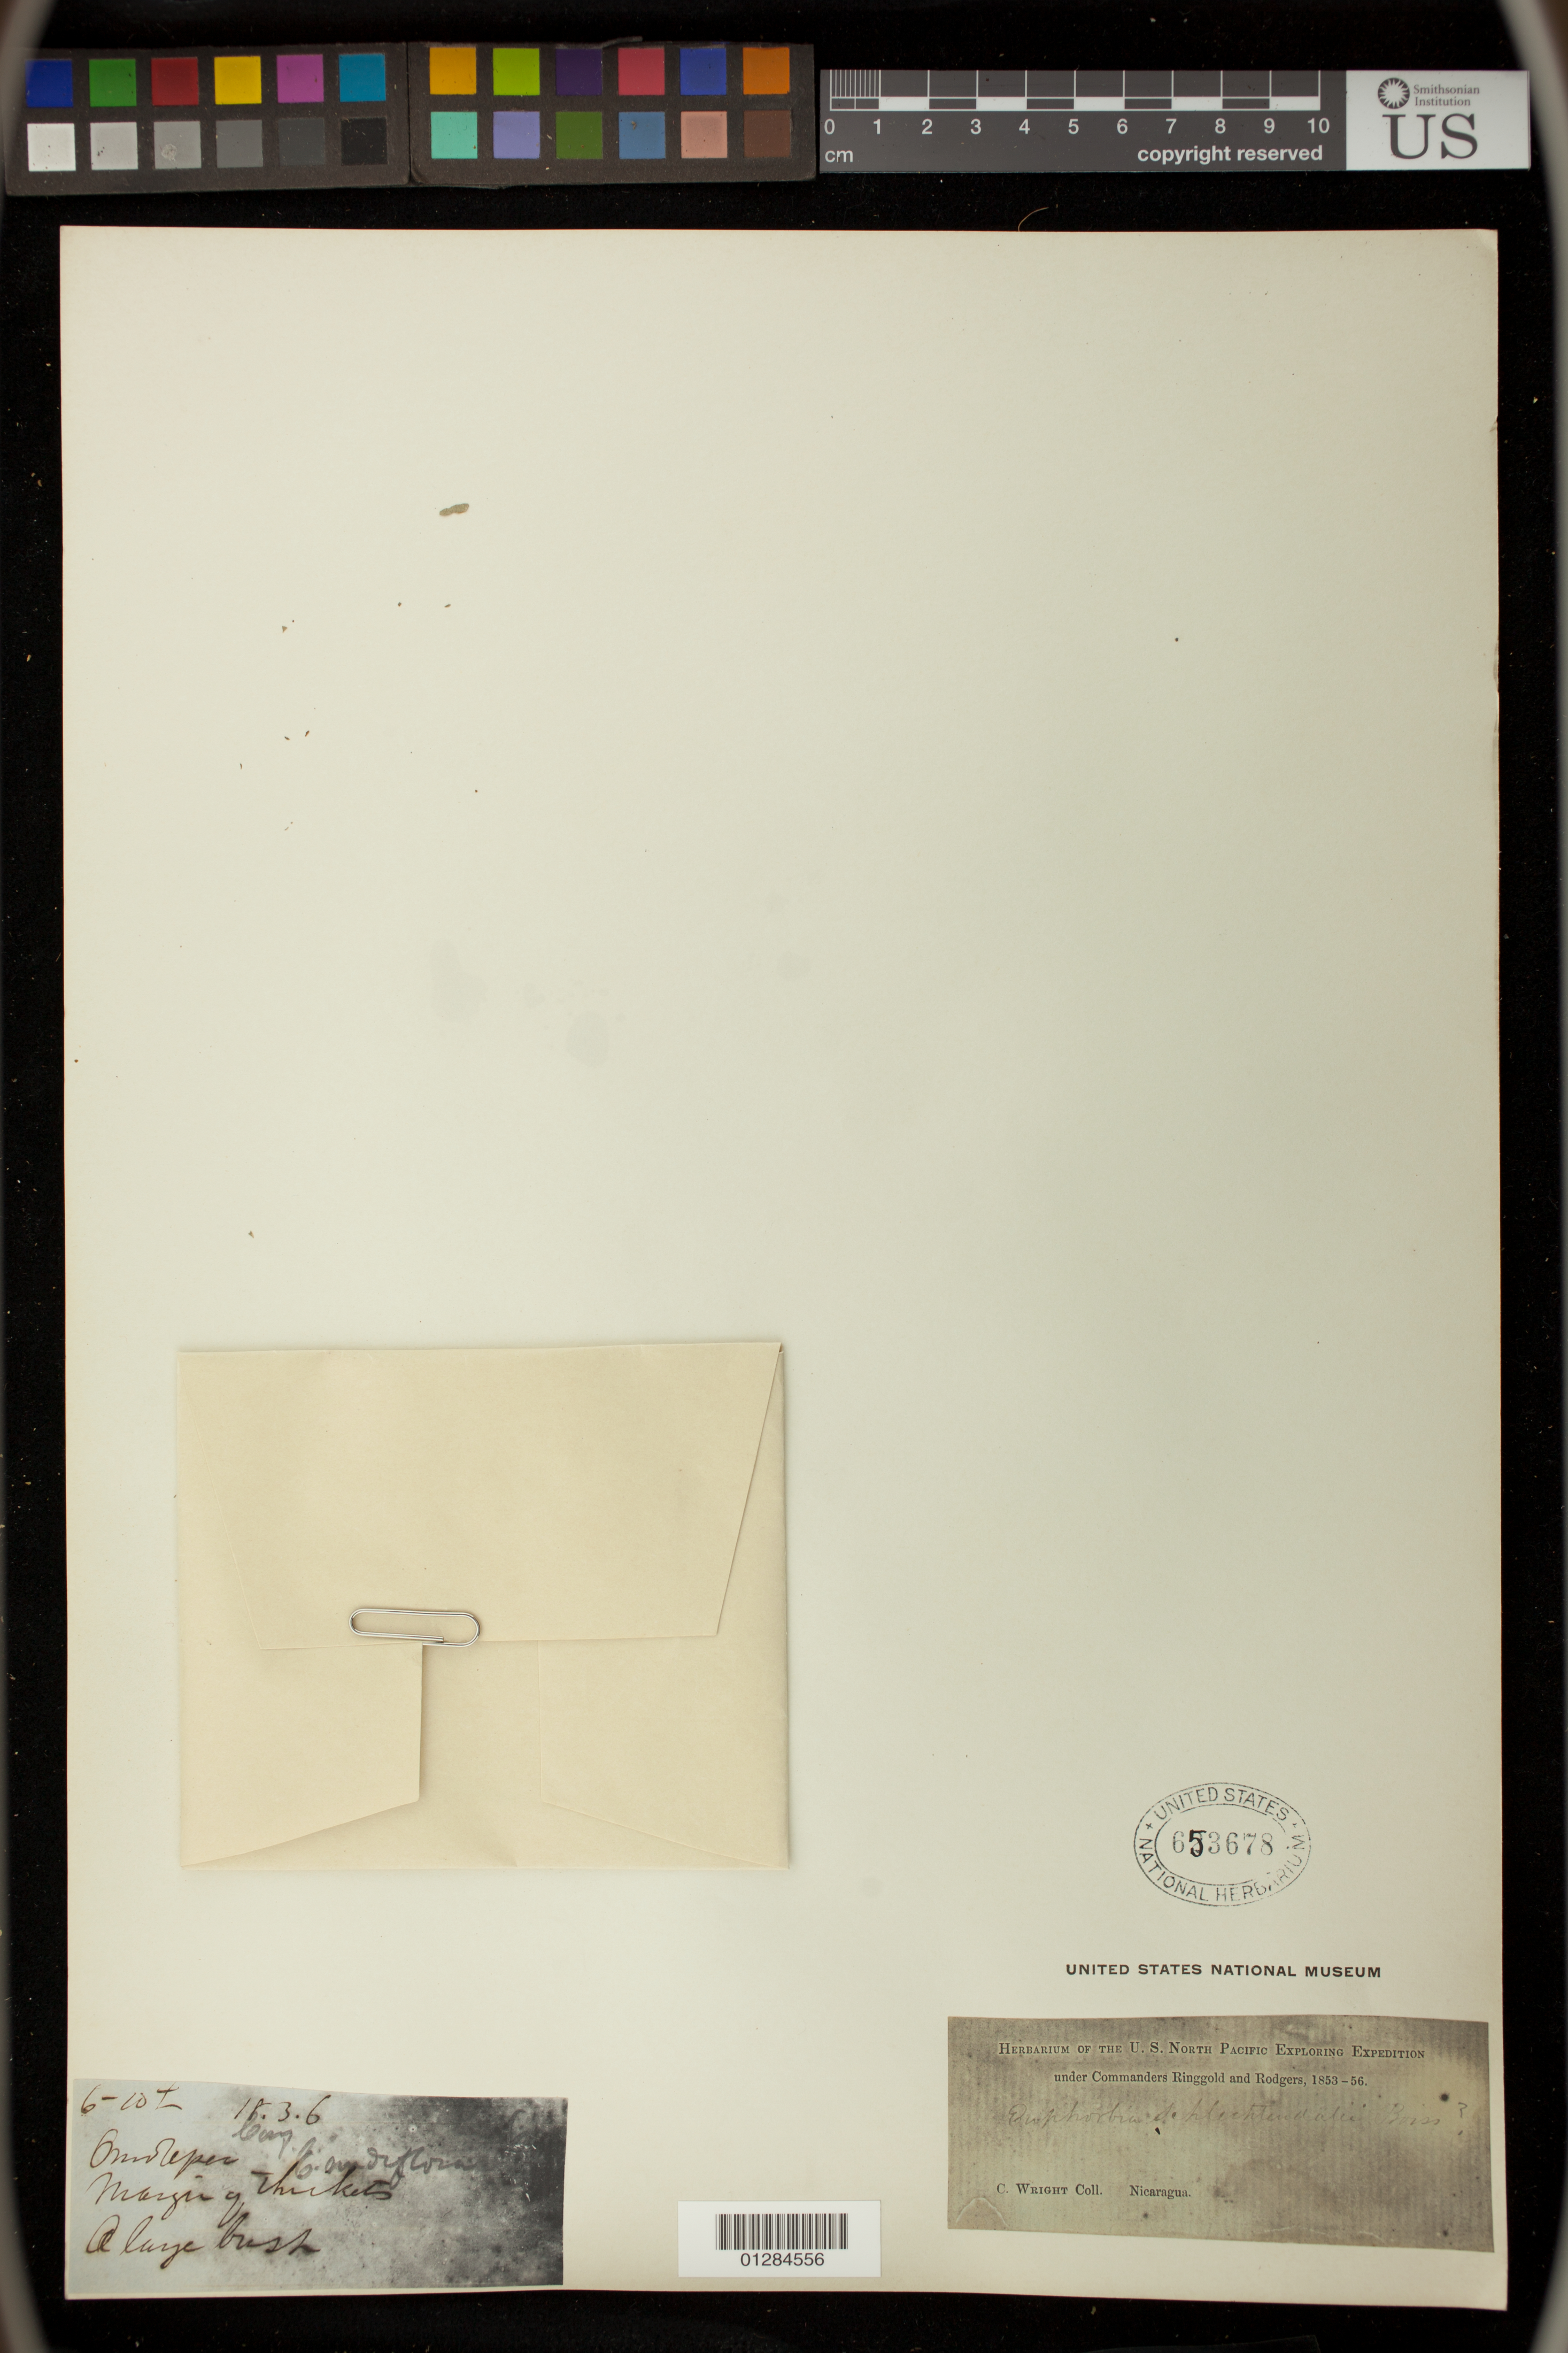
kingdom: Plantae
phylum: Tracheophyta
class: Magnoliopsida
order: Malpighiales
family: Euphorbiaceae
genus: Euphorbia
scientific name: Euphorbia schlechtendalii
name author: Boiss.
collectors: C. Wright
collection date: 1836-10-06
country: Nicaragua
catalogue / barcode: US 653678